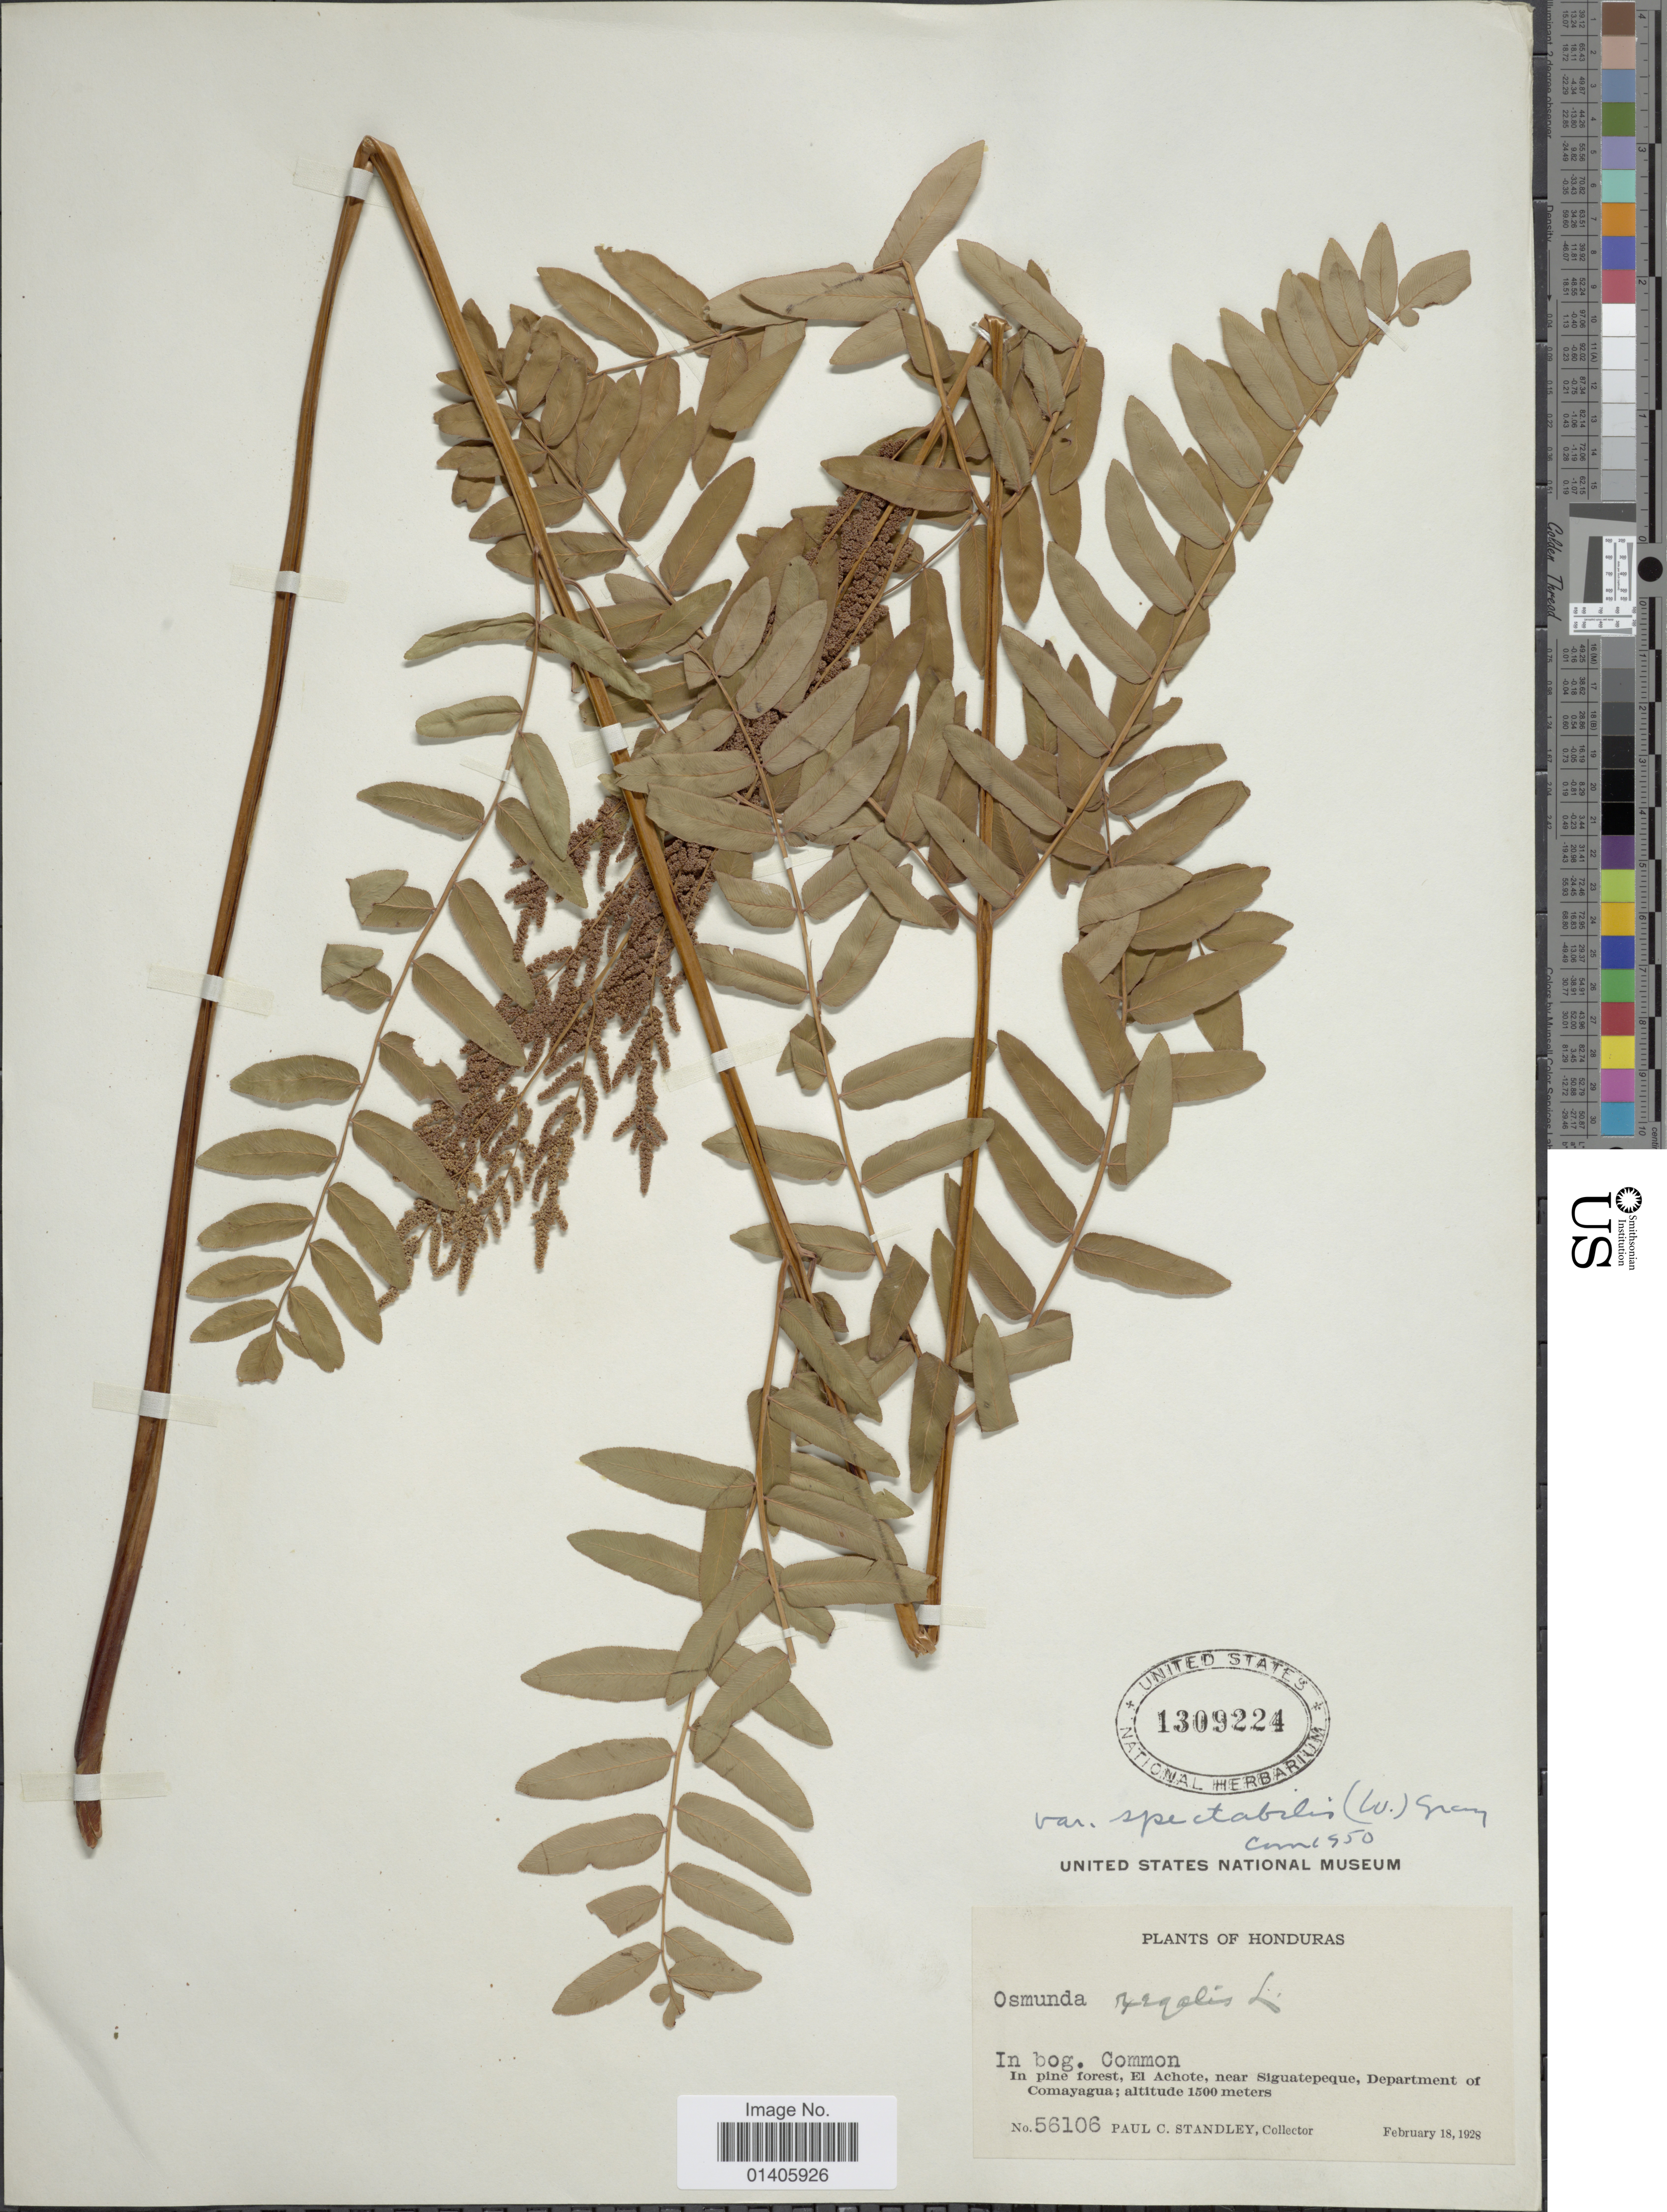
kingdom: Plantae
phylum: Tracheophyta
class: Polypodiopsida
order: Osmundales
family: Osmundaceae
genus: Osmunda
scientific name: Osmunda regalis var. spectabilis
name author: (Willd.) A. Gray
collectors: P. C. Standley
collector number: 56106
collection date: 1928-02-18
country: Honduras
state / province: Comayagua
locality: In pine forest, El Achote, near Siguatepeque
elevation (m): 1500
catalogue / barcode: US 1309224